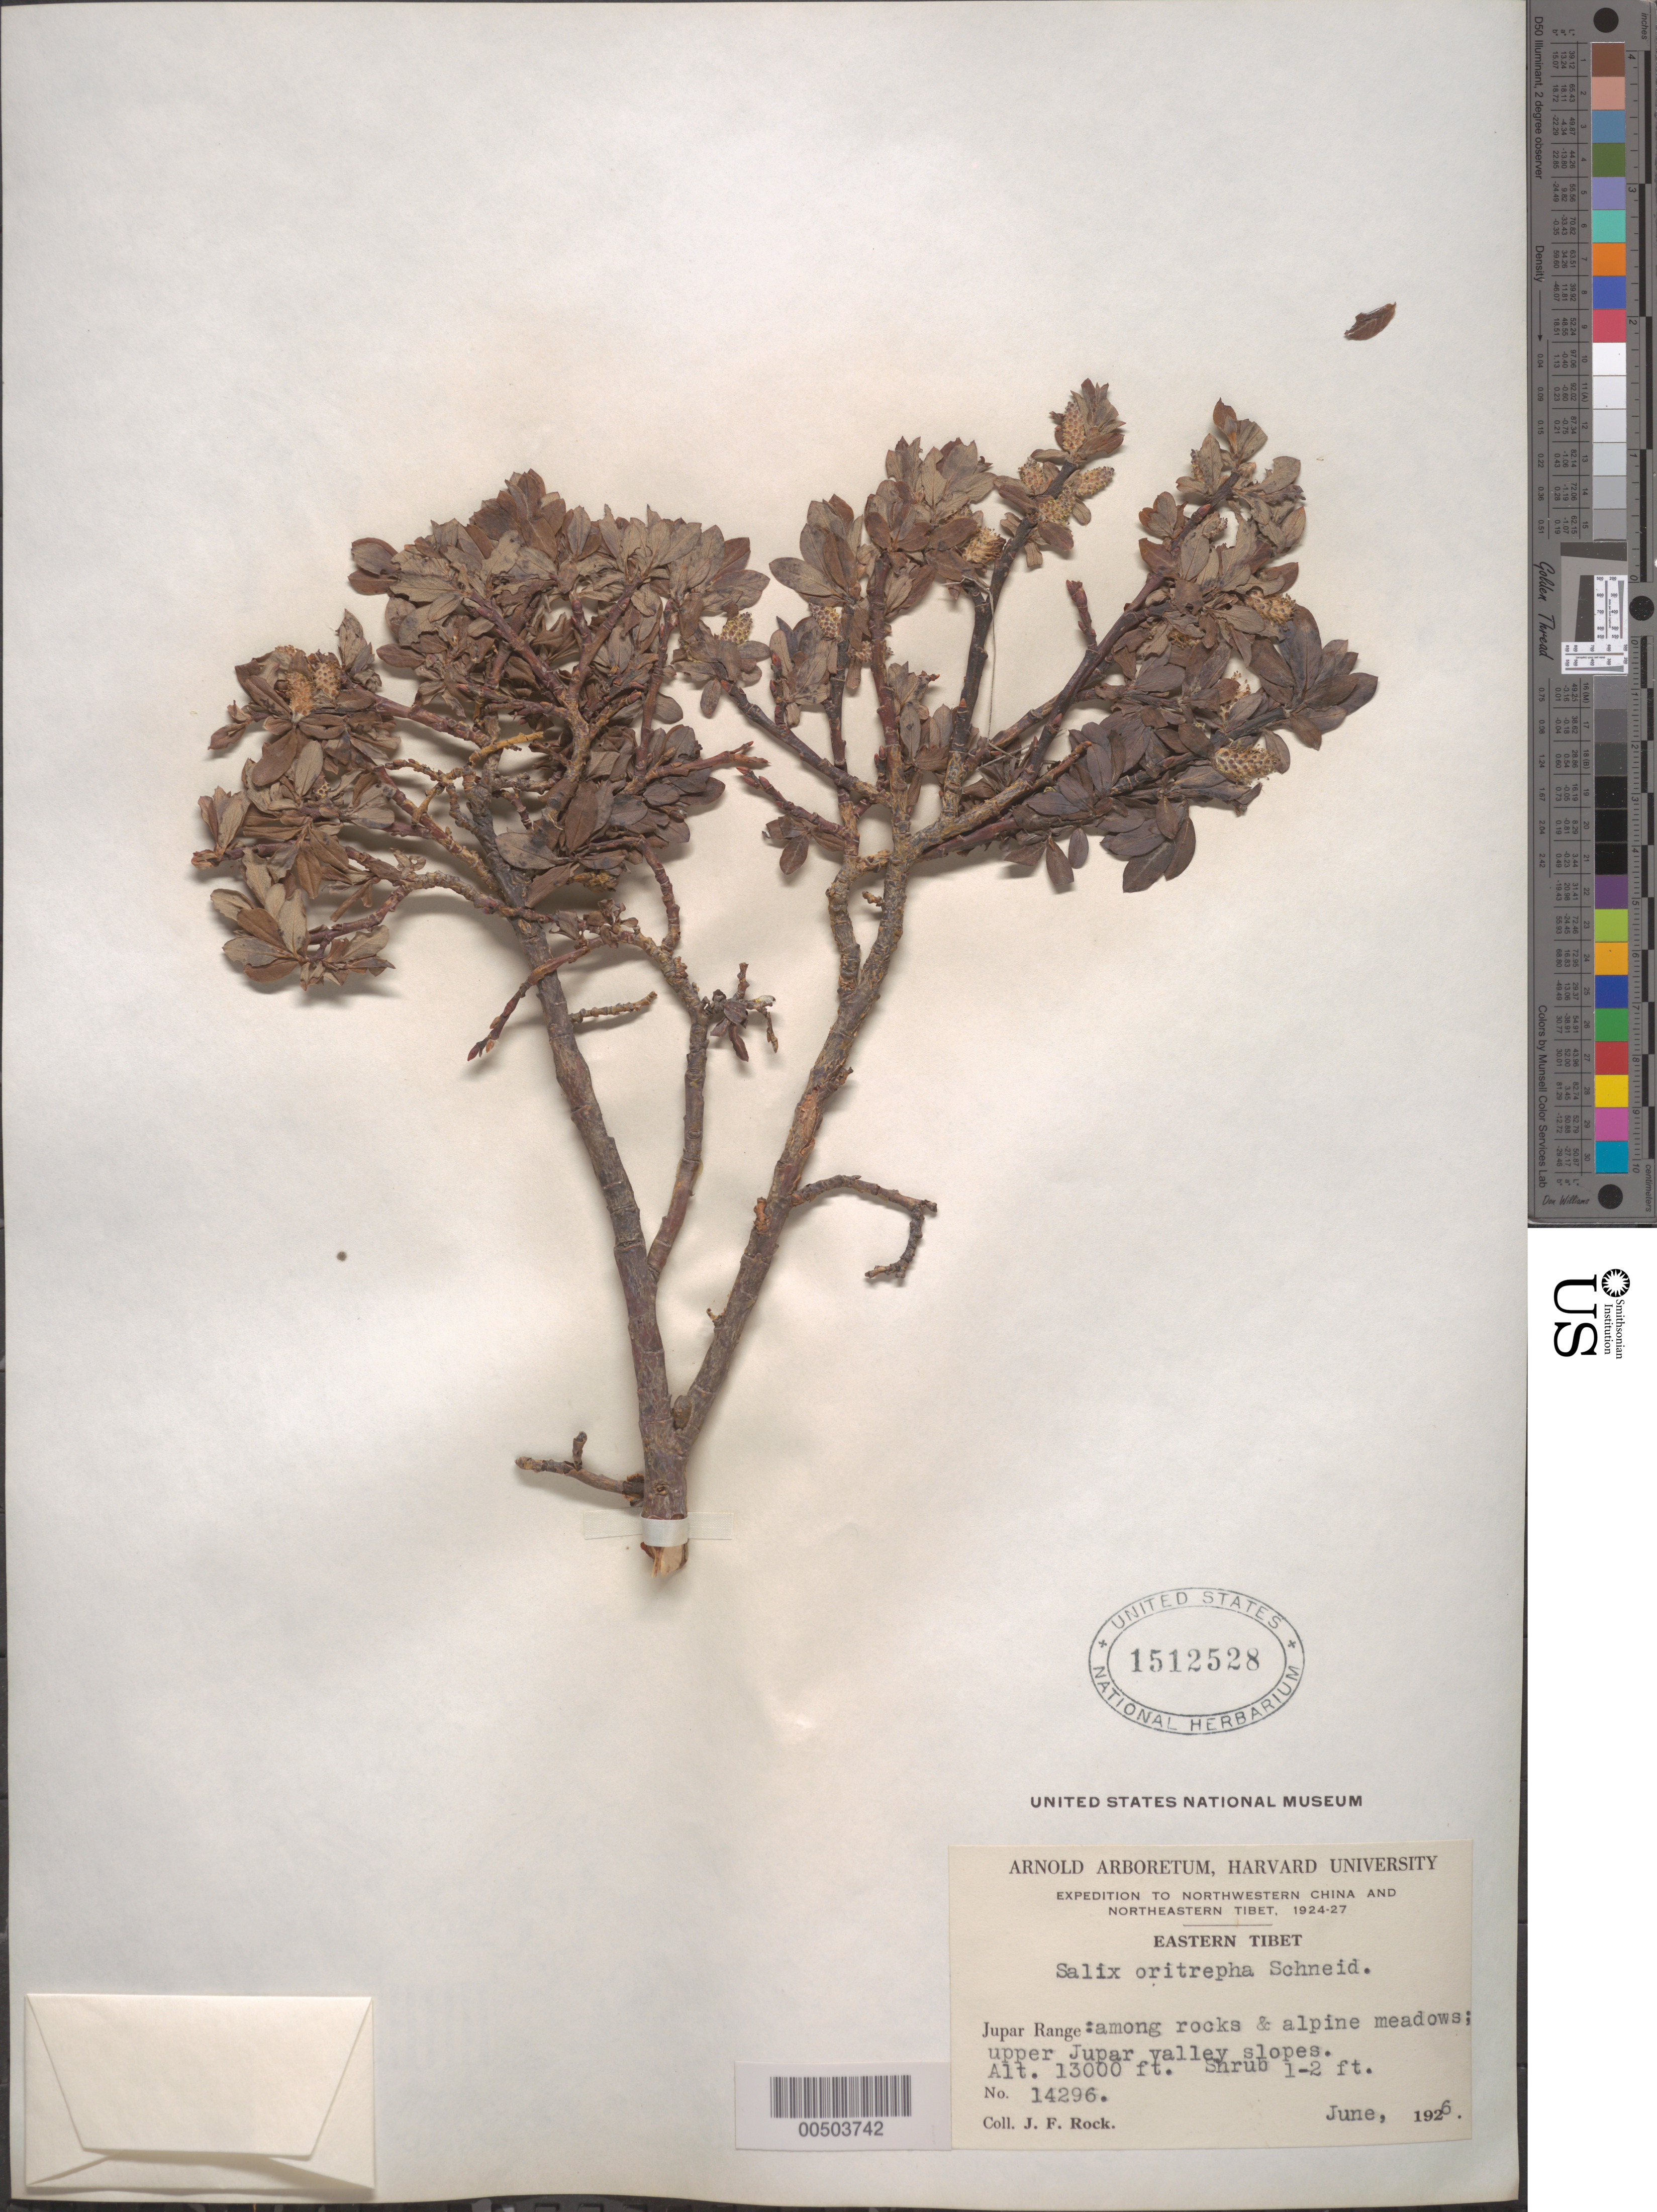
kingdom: Plantae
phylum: Tracheophyta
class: Magnoliopsida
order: Malpighiales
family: Salicaceae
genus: Salix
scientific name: Salix oritrepha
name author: C.K. Schneid.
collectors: J. F. Rock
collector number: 14296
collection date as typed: Jun 1926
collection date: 1926-06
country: China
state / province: Xizang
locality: Jupar Range: among rocks & slpine meadows; upper Jupar valley slopes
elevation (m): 3962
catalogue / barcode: US 1512528